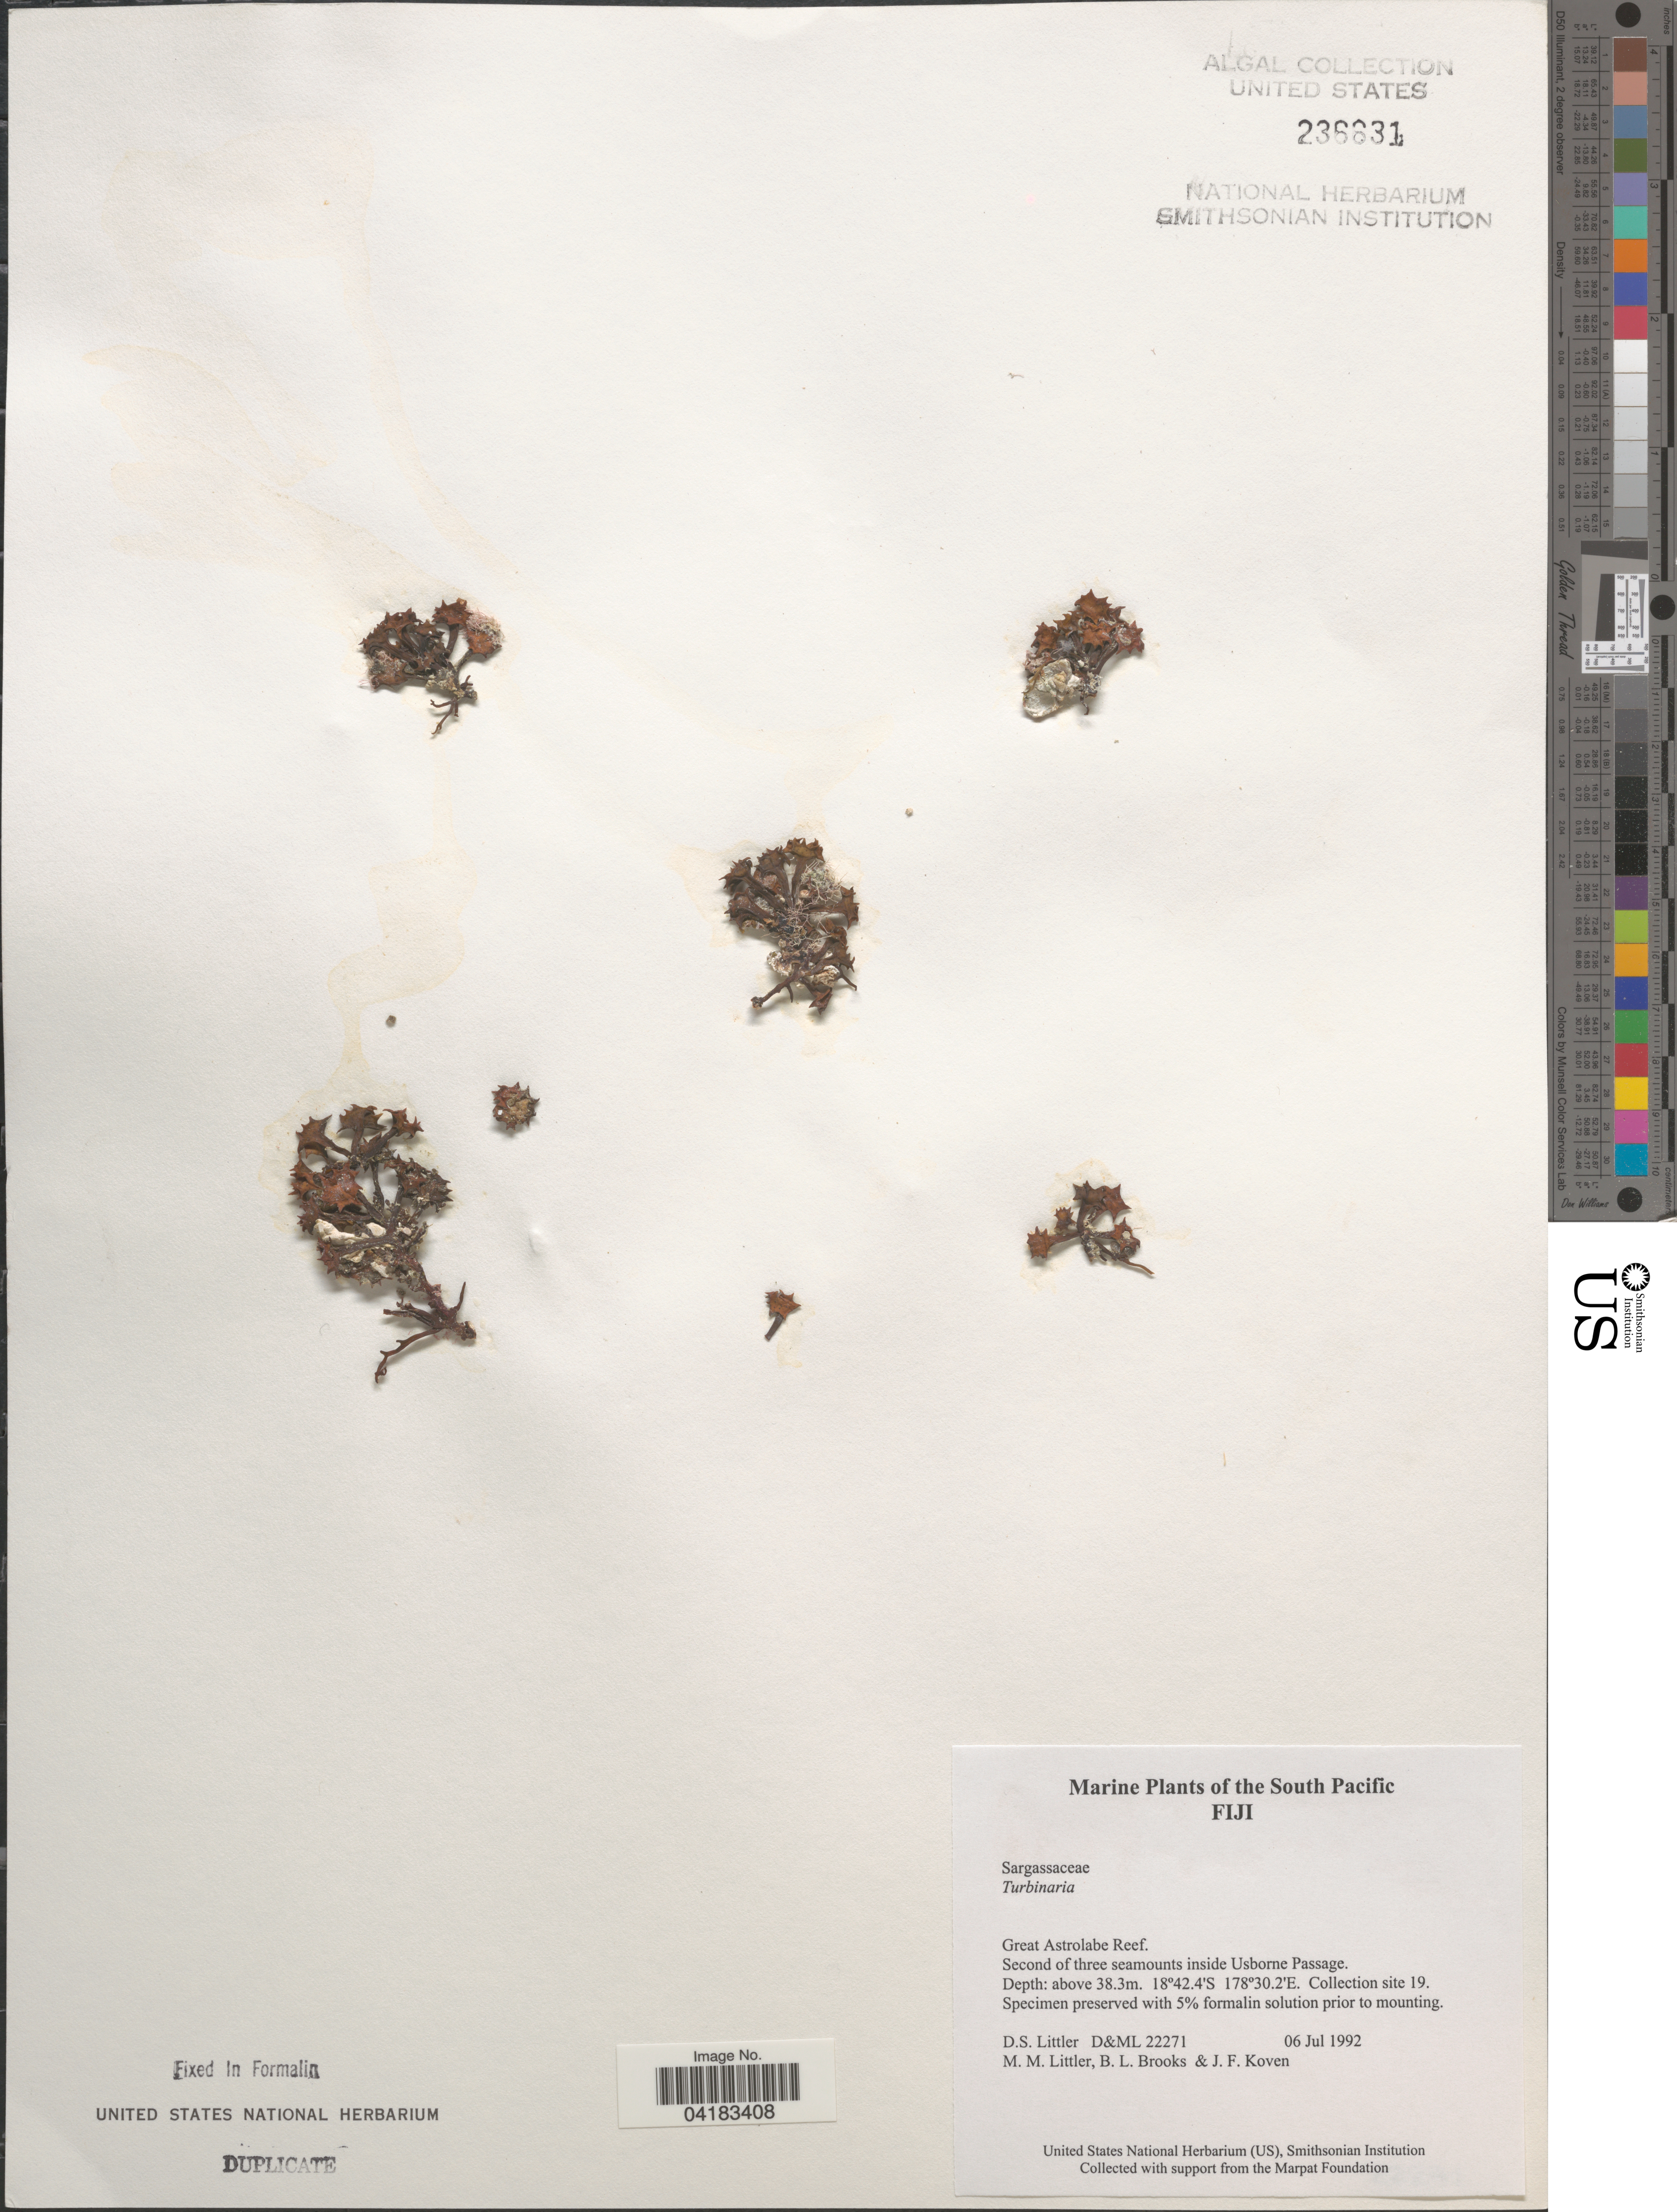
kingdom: Chromista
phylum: Ochrophyta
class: Phaeophyceae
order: Fucales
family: Sargassaceae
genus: Turbinaria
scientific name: Turbinaria sp.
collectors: D. S. Littler, B. Brooks & J. Koven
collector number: D&ML22271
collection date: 1992-07-06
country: Fiji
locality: South Pacific. Great Astrolabe Reef. Second of three seamounts inside Usborne Passage. Collection site 19.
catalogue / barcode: US 236631